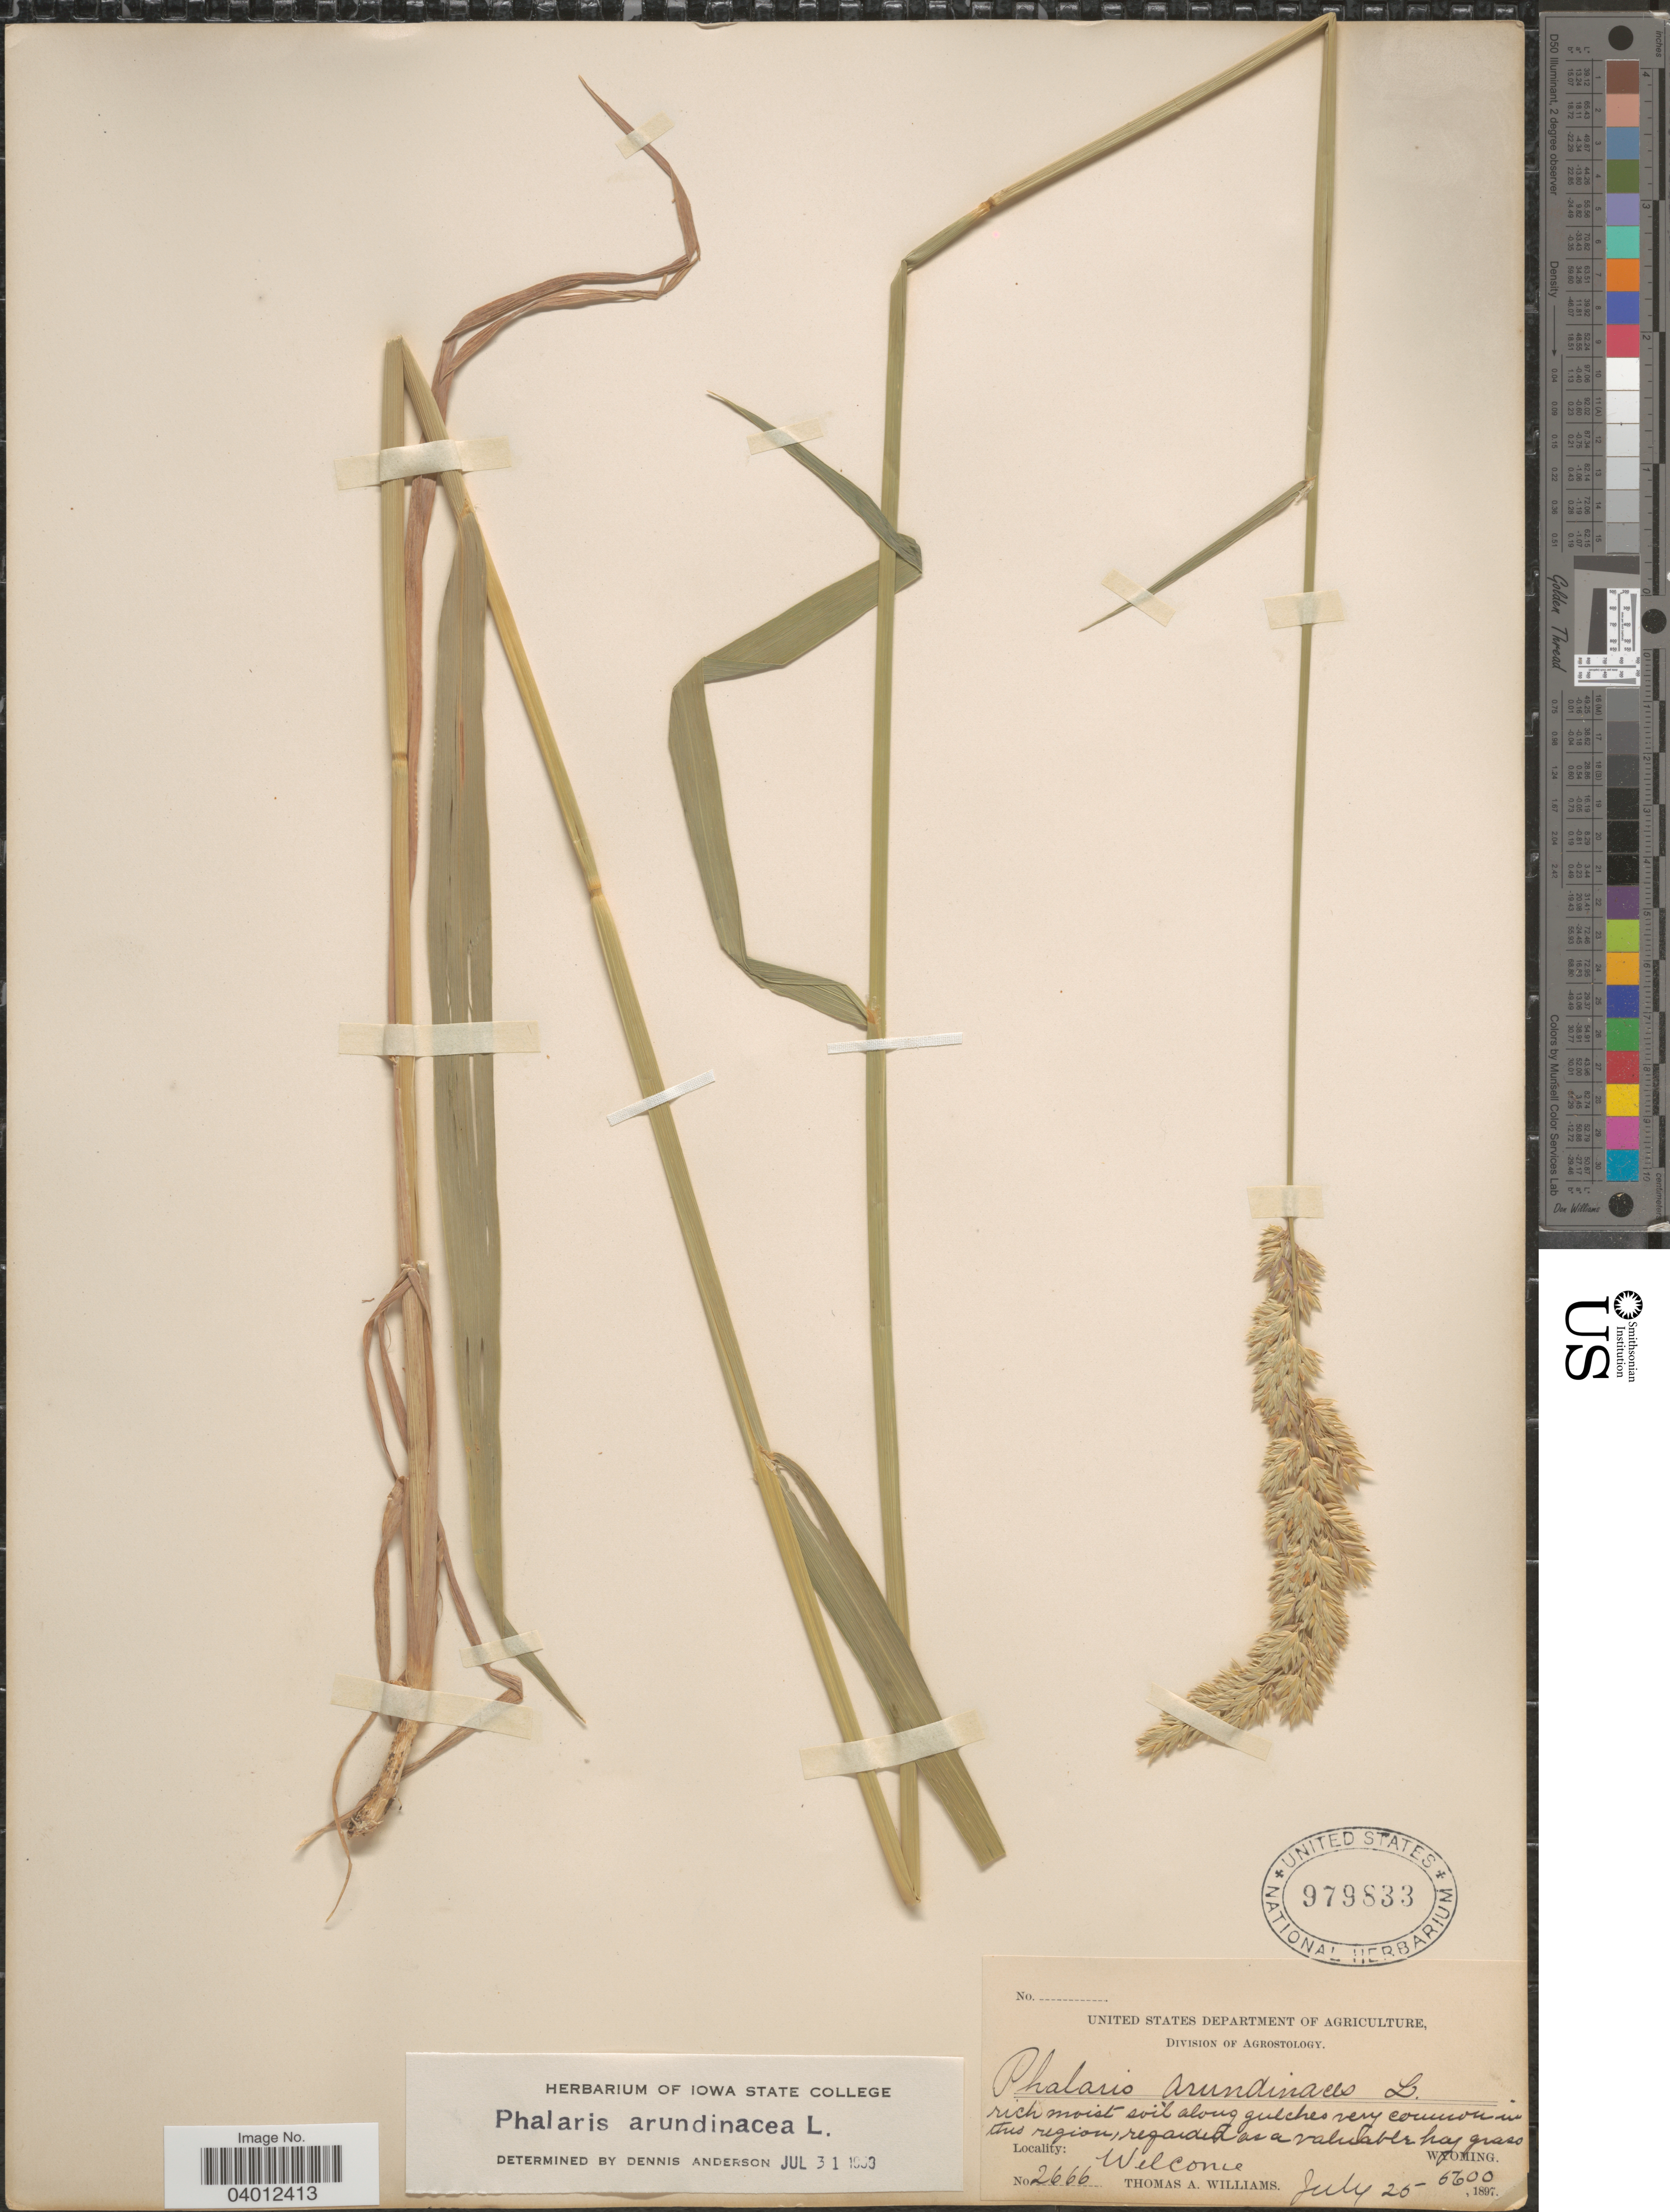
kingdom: Plantae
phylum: Tracheophyta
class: Liliopsida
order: Poales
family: Poaceae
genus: Phalaris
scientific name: Phalaris arundinacea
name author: L.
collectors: T. A. Williams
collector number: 2666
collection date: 1897-07-25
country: United States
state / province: Wyoming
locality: Welcome.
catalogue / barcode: US 979833